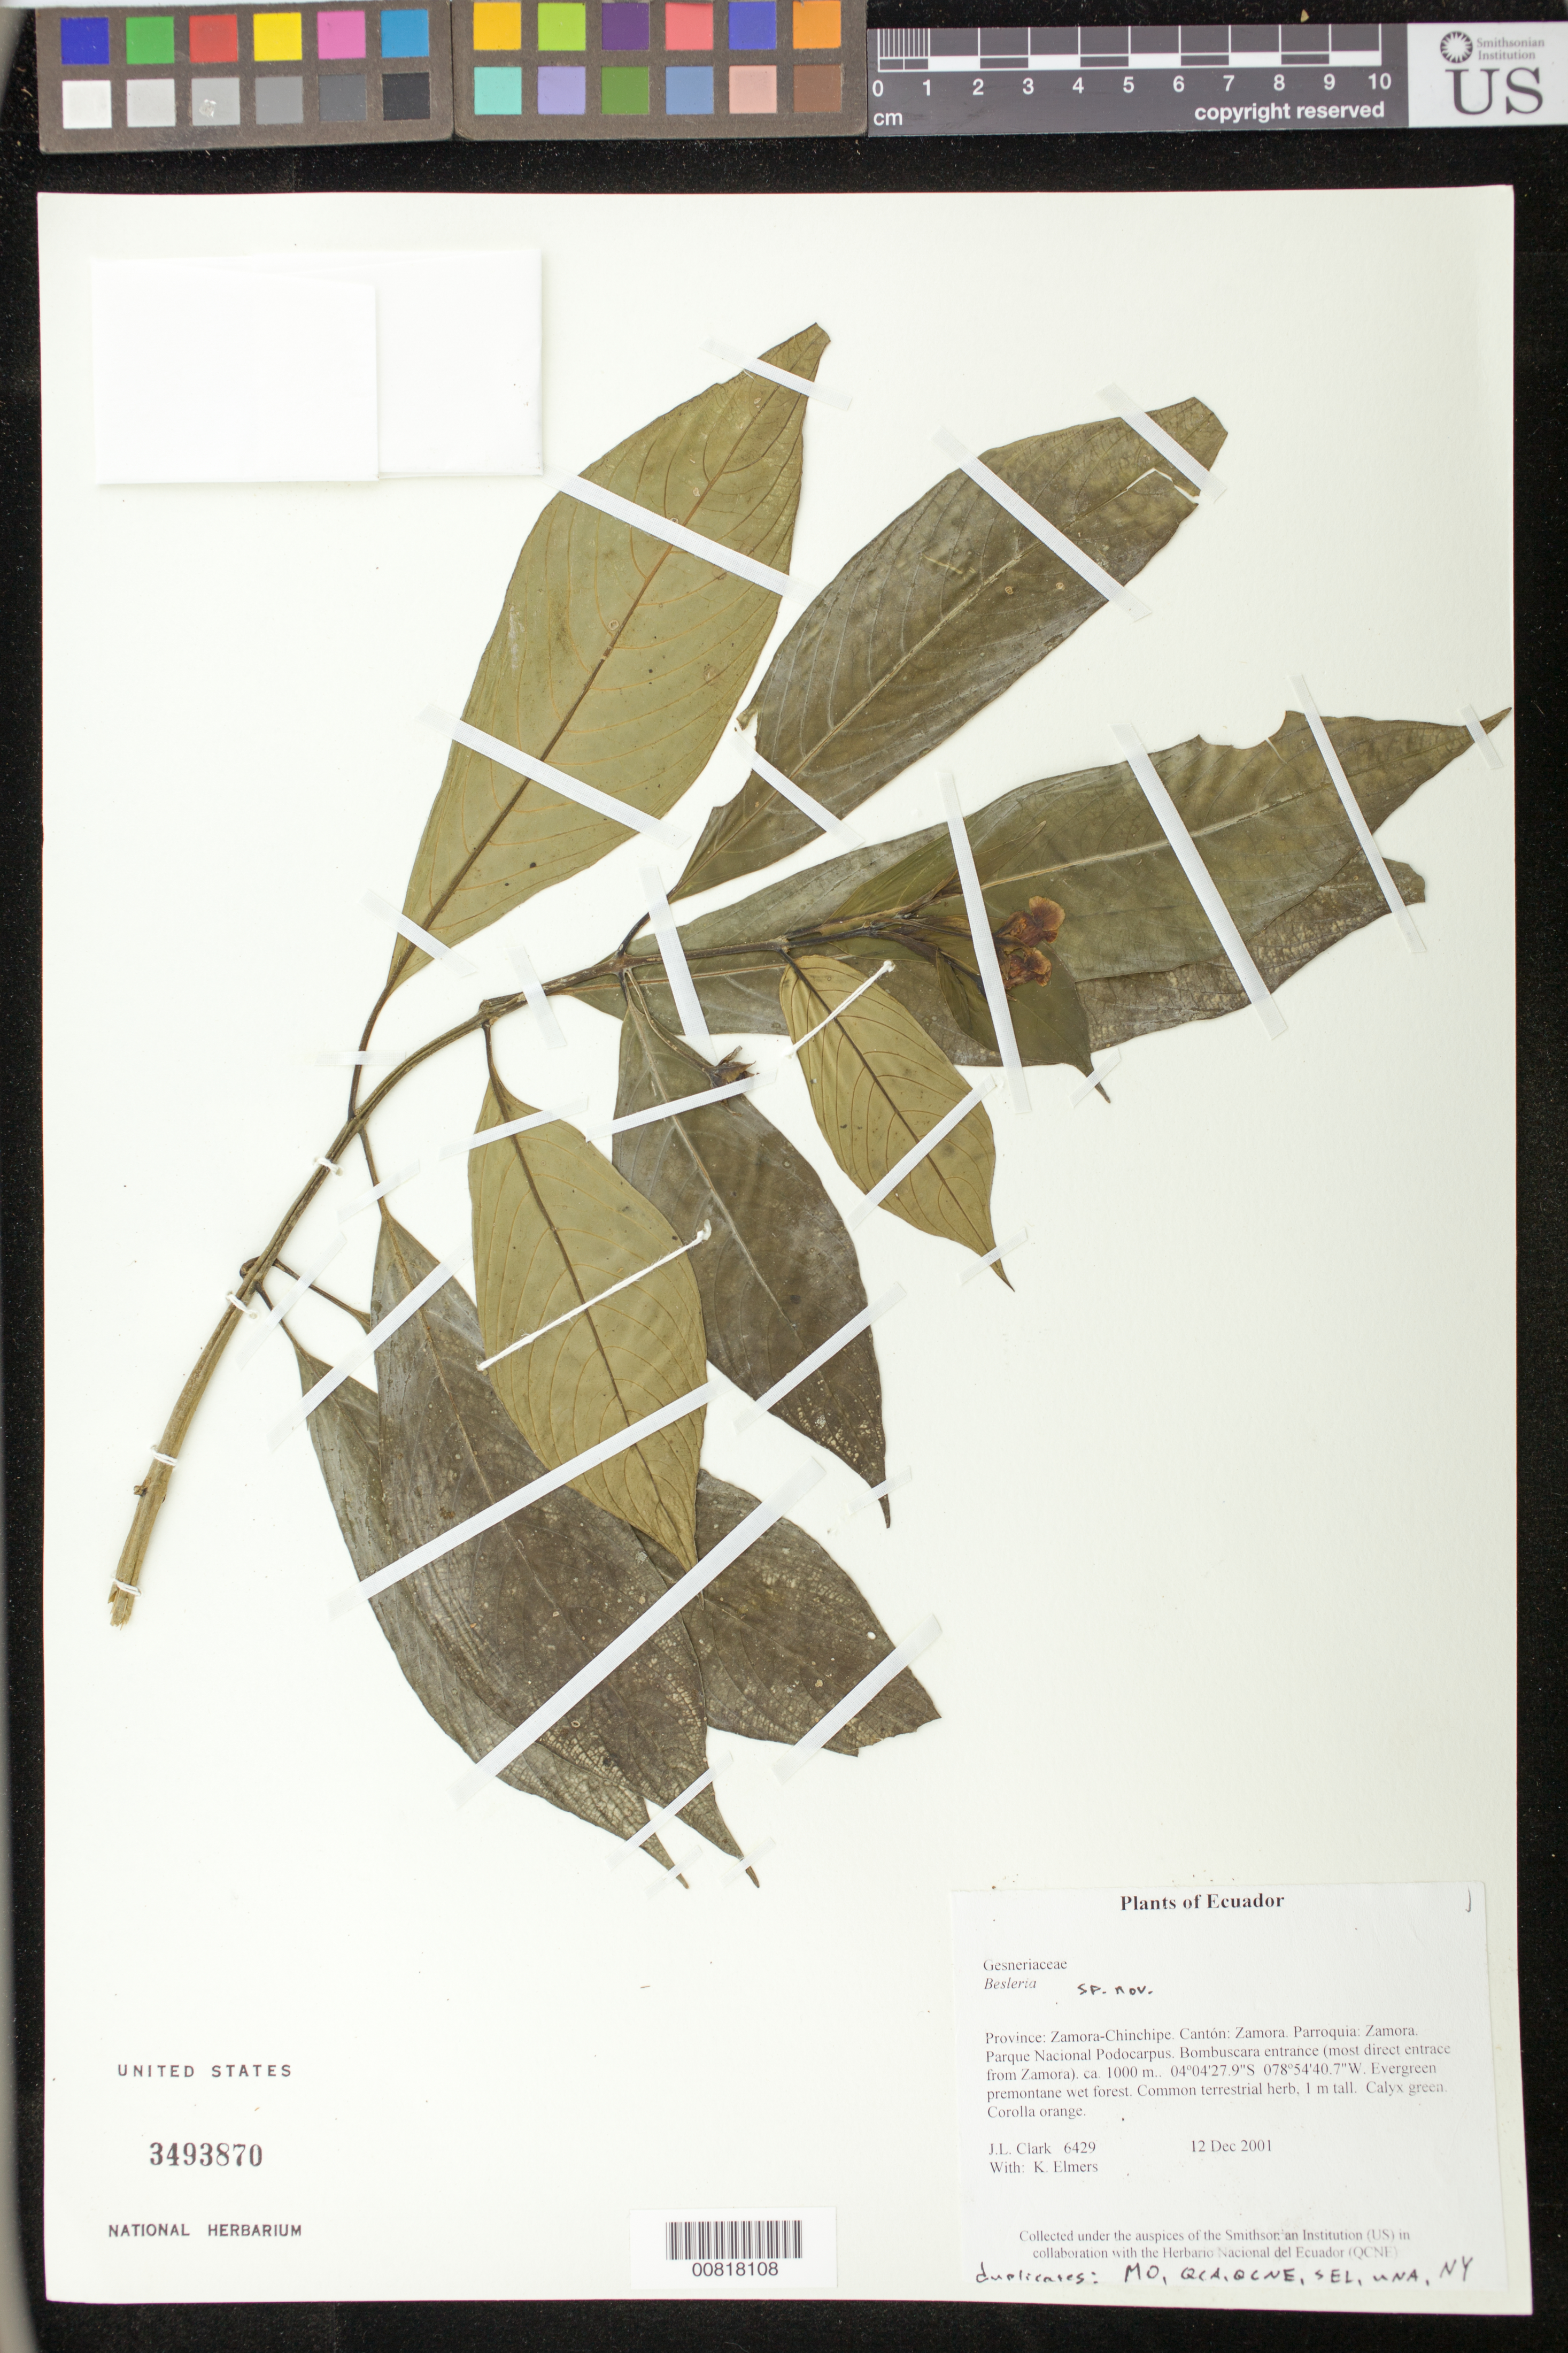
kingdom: Plantae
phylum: Tracheophyta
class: Magnoliopsida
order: Lamiales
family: Gesneriaceae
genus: Besleria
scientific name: Besleria sp.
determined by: Clark, J. L., (SEL), The Marie Selby Botanical Garden (UNITED STATES)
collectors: J. L. Clark & K. Elmers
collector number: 6429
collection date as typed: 12 Dec 2001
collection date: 2001-12-12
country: Ecuador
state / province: Zamora-Chinchipe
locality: Zamora. Parroquia: Zamora. Parque Nacional Podocarpus. Bombuscara entrance (most direct entrace from Zamora).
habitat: Evergreen premontane wet forest.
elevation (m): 1000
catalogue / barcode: US 3493870